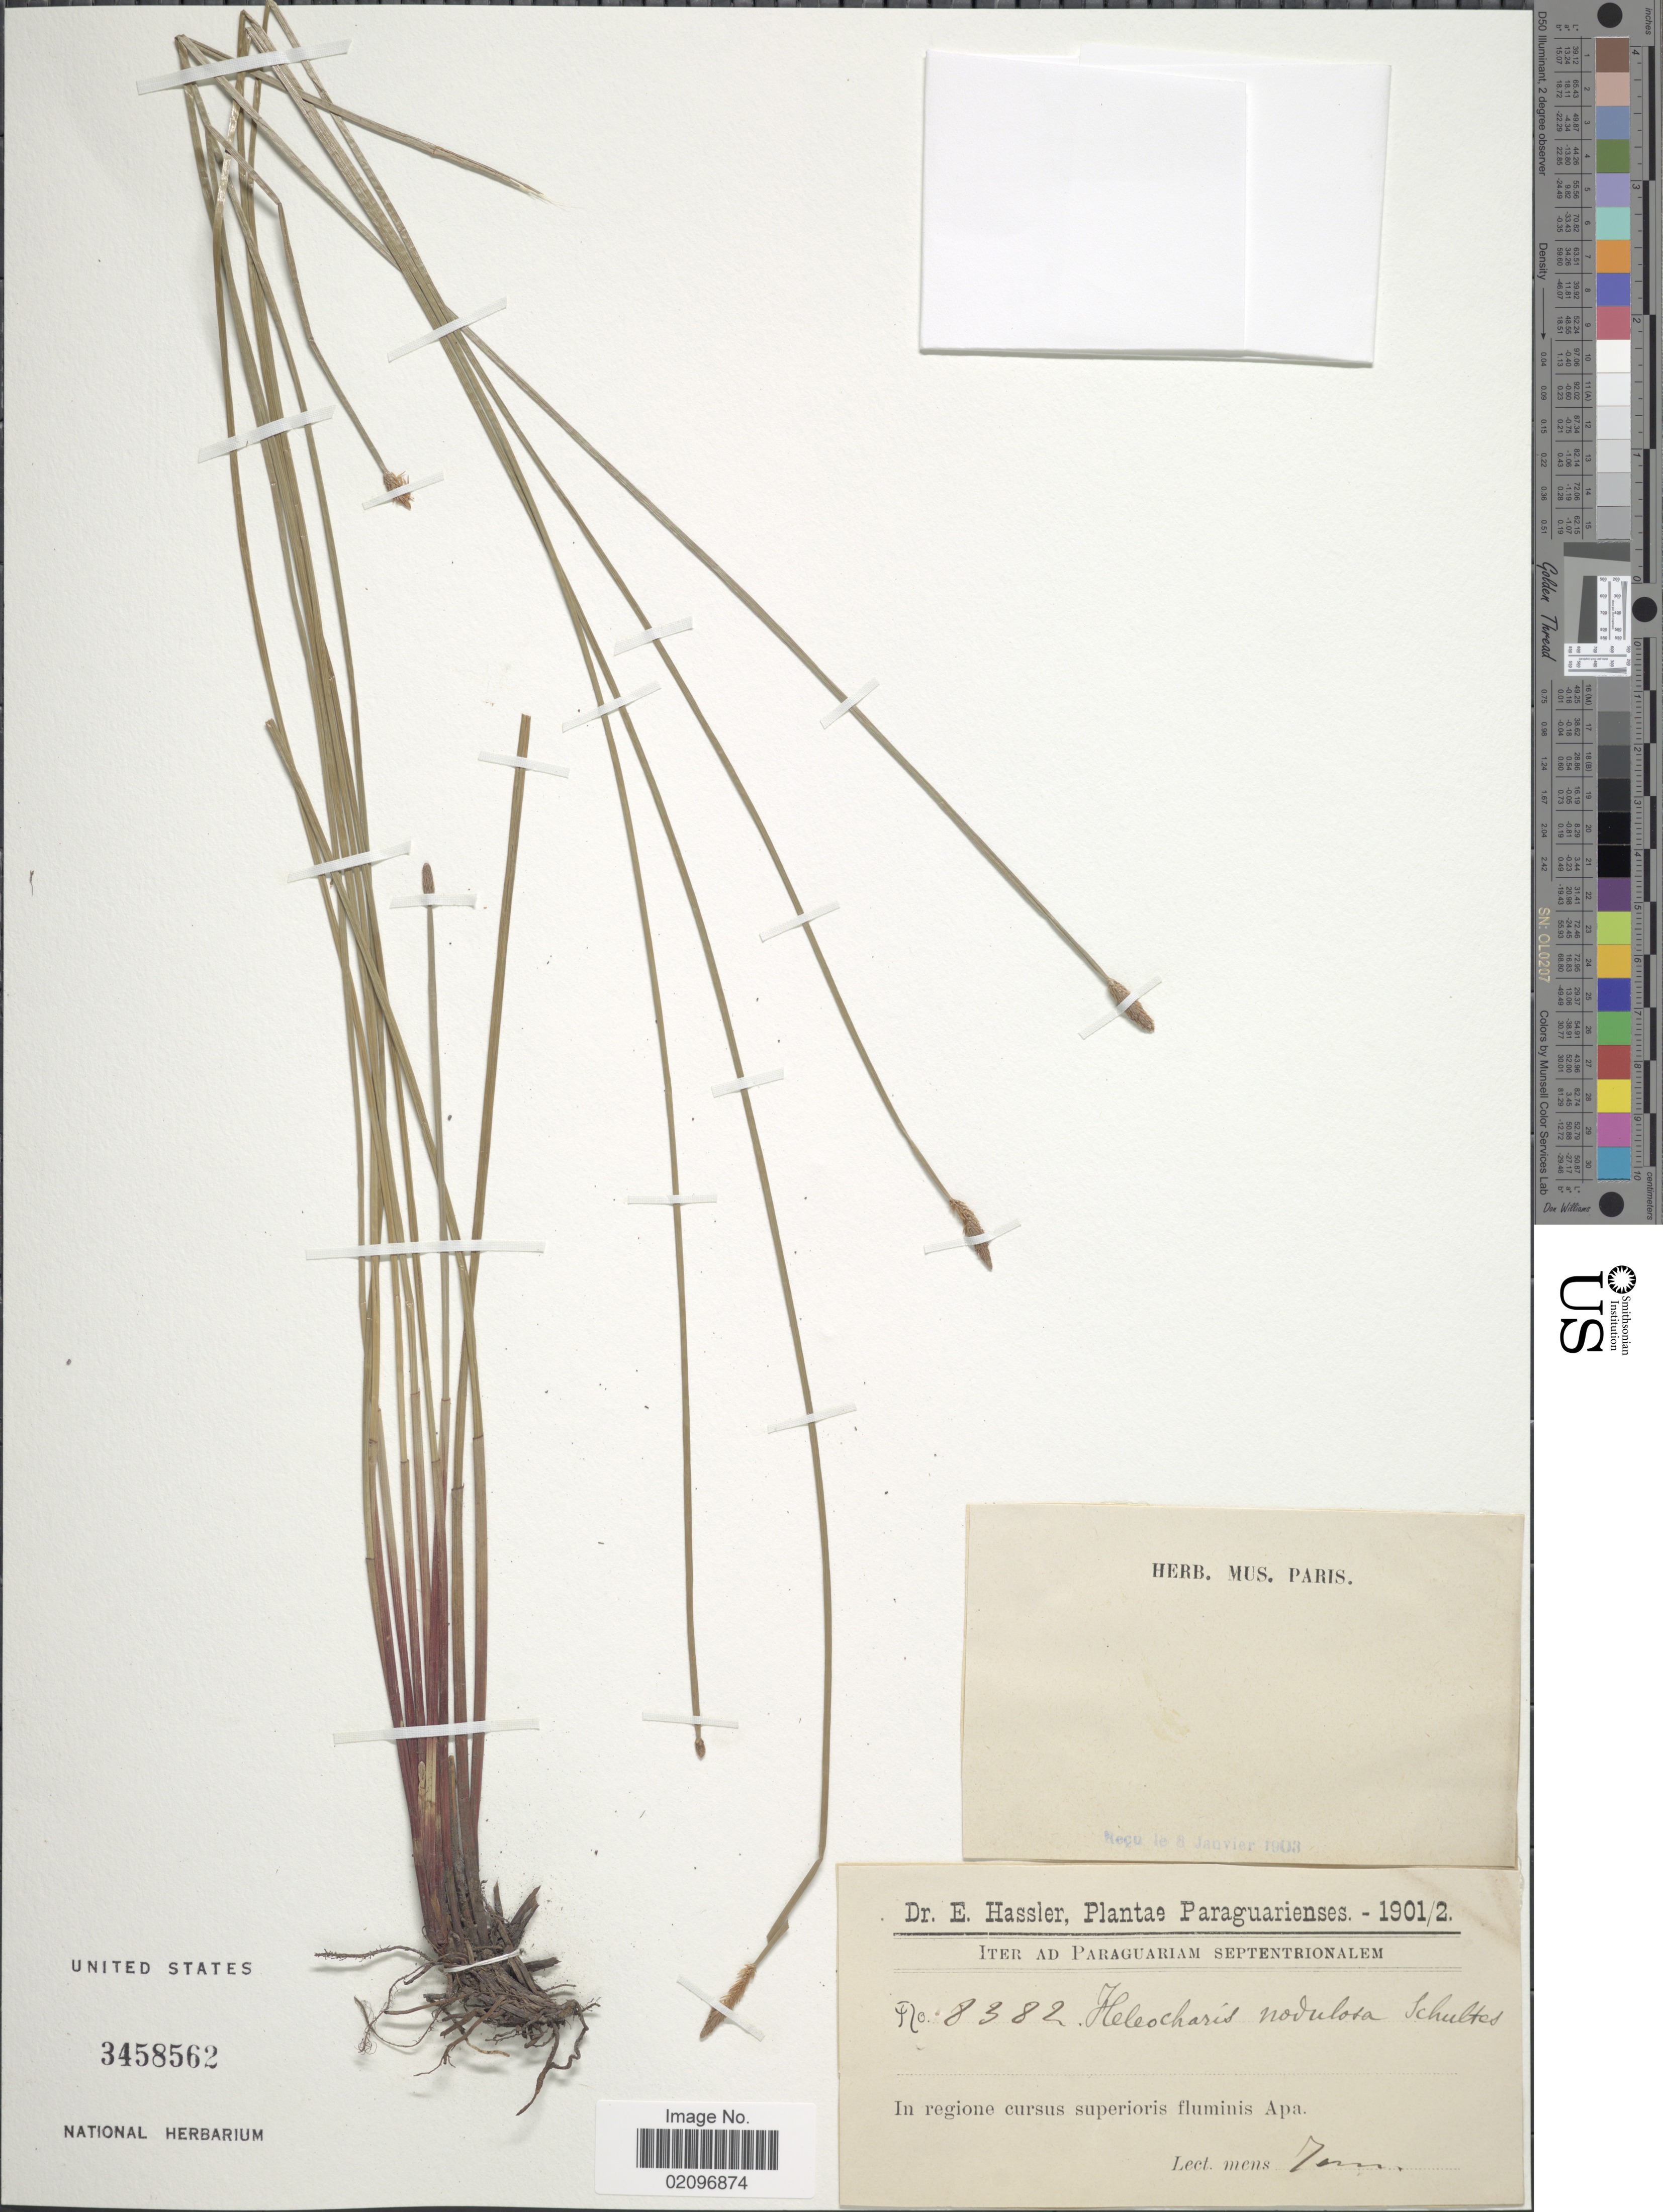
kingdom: Plantae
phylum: Tracheophyta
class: Liliopsida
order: Poales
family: Cyperaceae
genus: Eleocharis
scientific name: Eleocharis montana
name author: (Kunth) Roem. & Schult.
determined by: Strong, Mark T., (BOT), Smithsonian Institution - National Museum of Natural History (UNITED STATES)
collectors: E. Hassler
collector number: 8382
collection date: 1901-06/1902-06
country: Paraguay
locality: Iter ad Paraguariam septentrionalem, In regione curcus superioris fluminis Apa.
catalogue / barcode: US 3458562